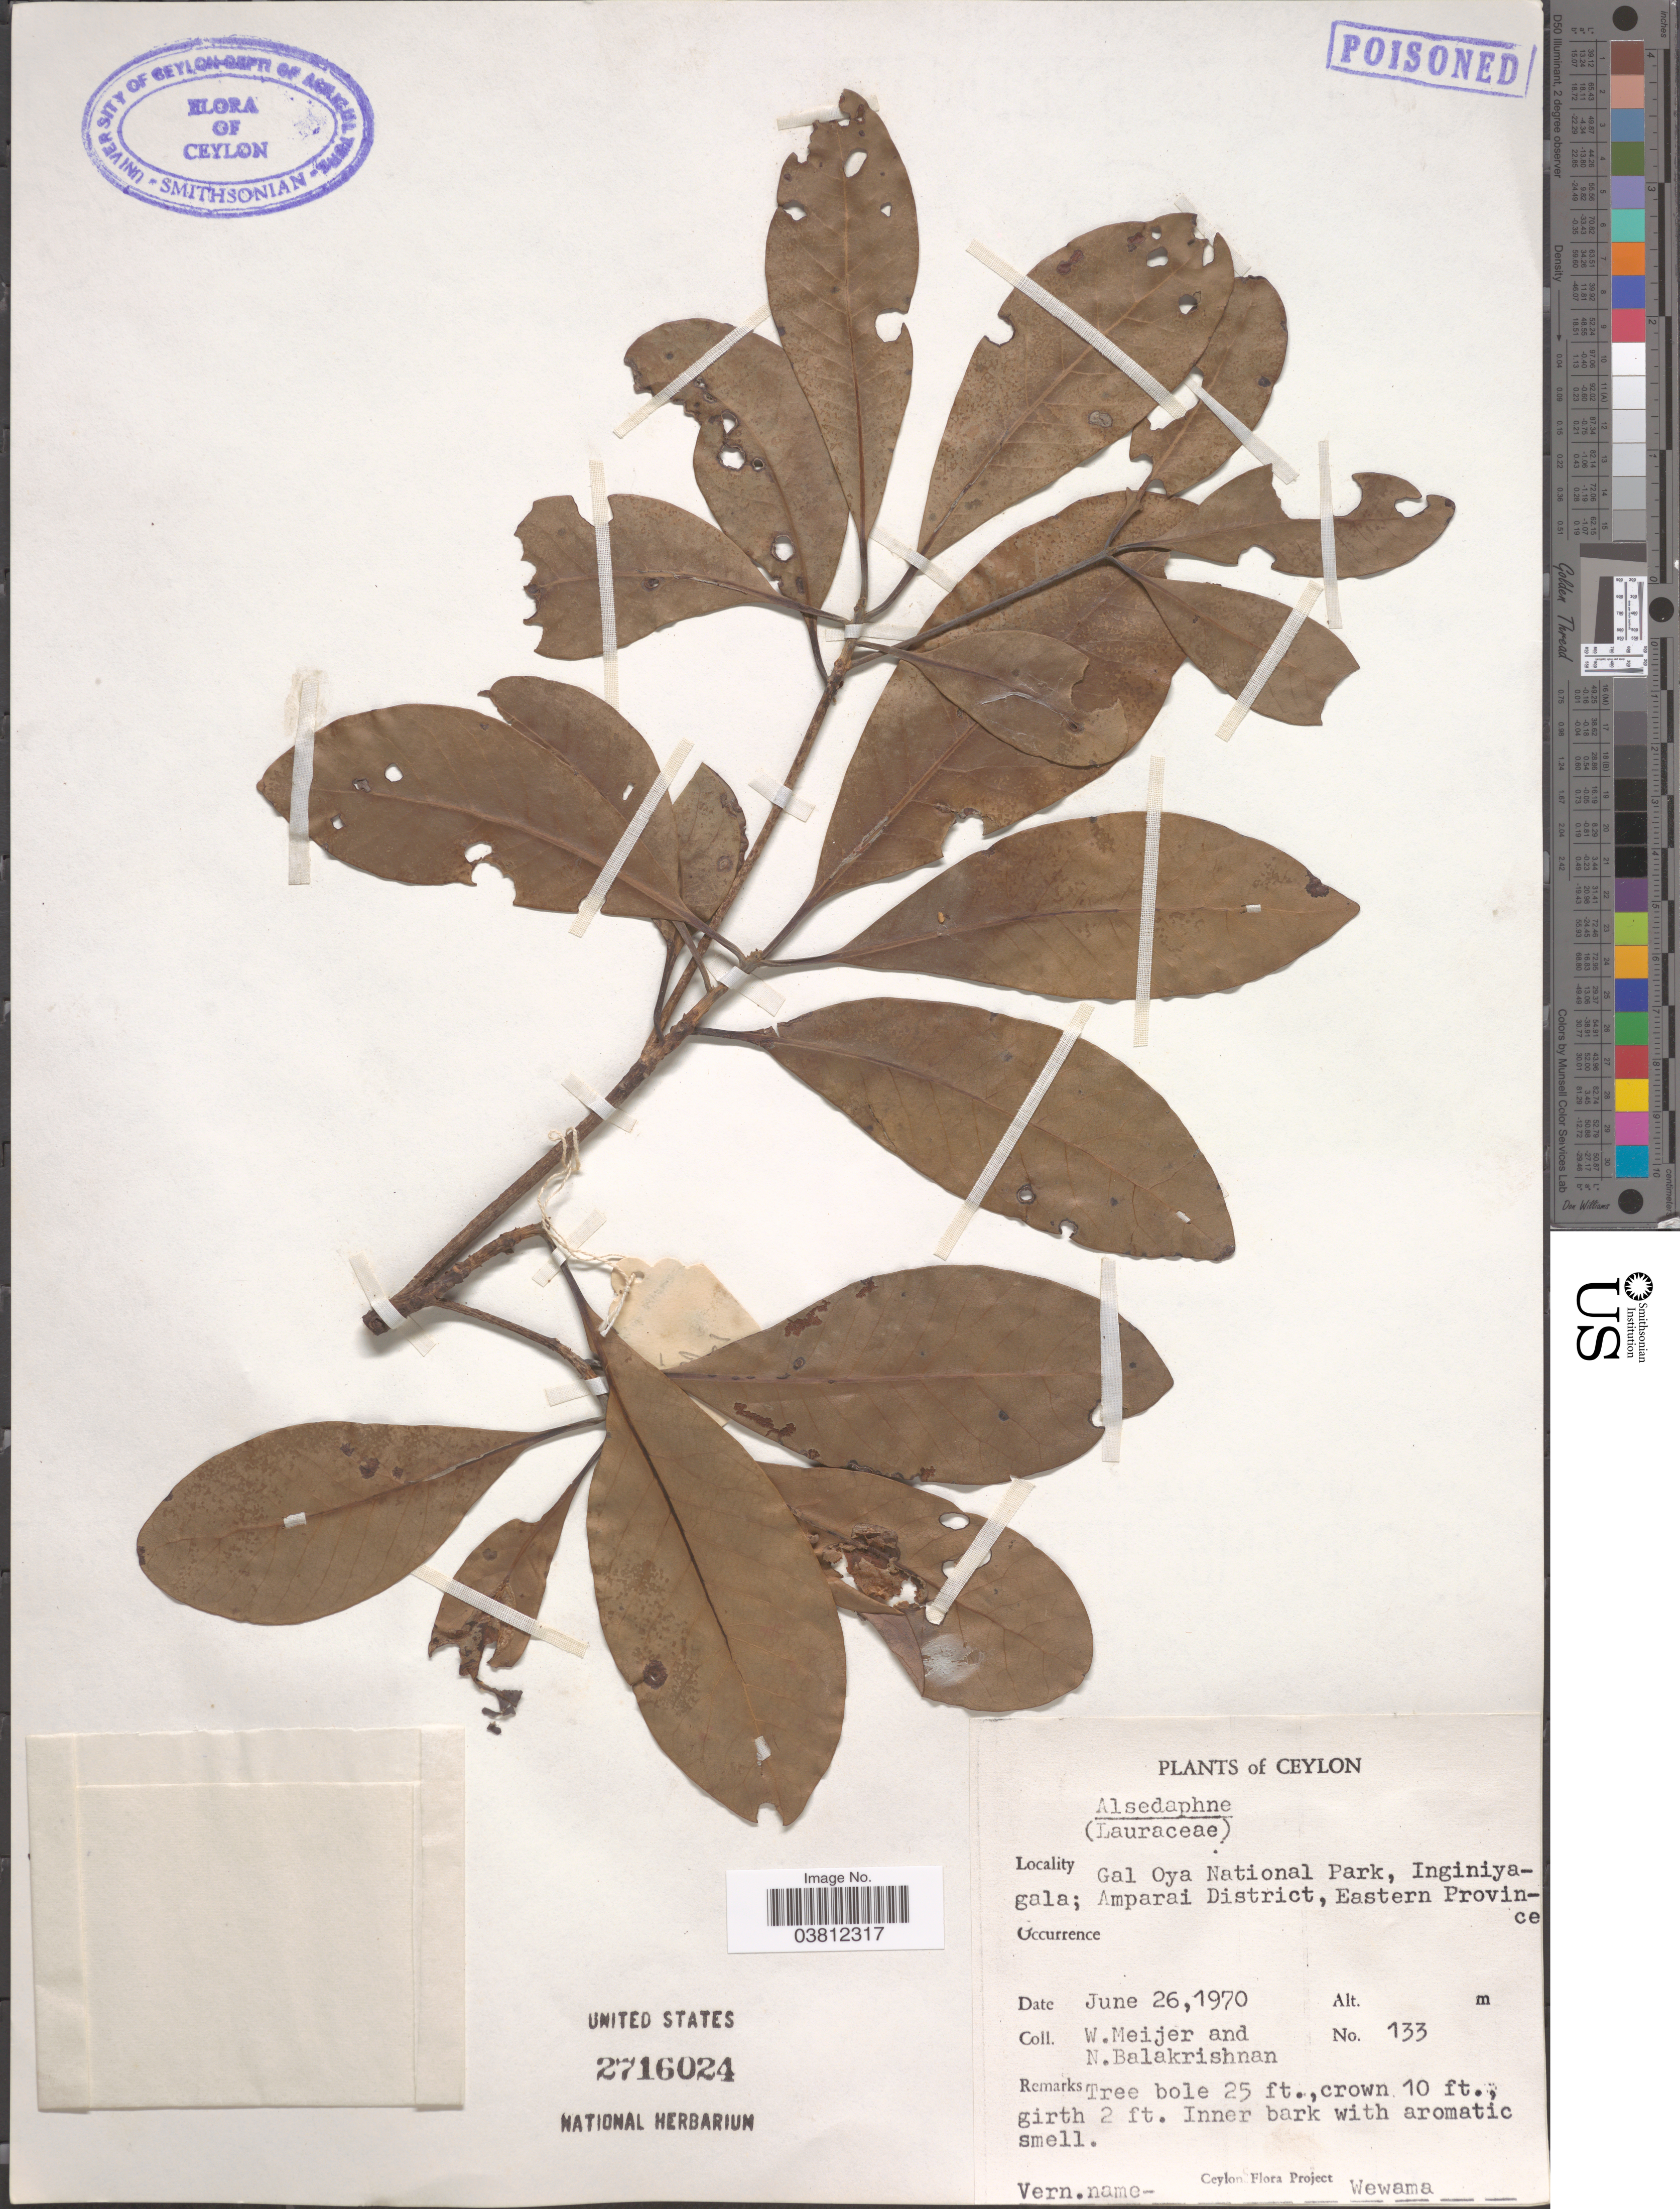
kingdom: Plantae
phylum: Tracheophyta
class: Magnoliopsida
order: Laurales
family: Lauraceae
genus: Alseodaphne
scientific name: Alseodaphne semecarpifolia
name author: Nees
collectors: W. Meijer & N. Balakrishnan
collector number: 133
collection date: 1970-06-26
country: Sri Lanka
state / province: Eastern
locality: Ceylon. Gal Oya National Park, Inginiyagala; Amparai District.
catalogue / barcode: US 2716024